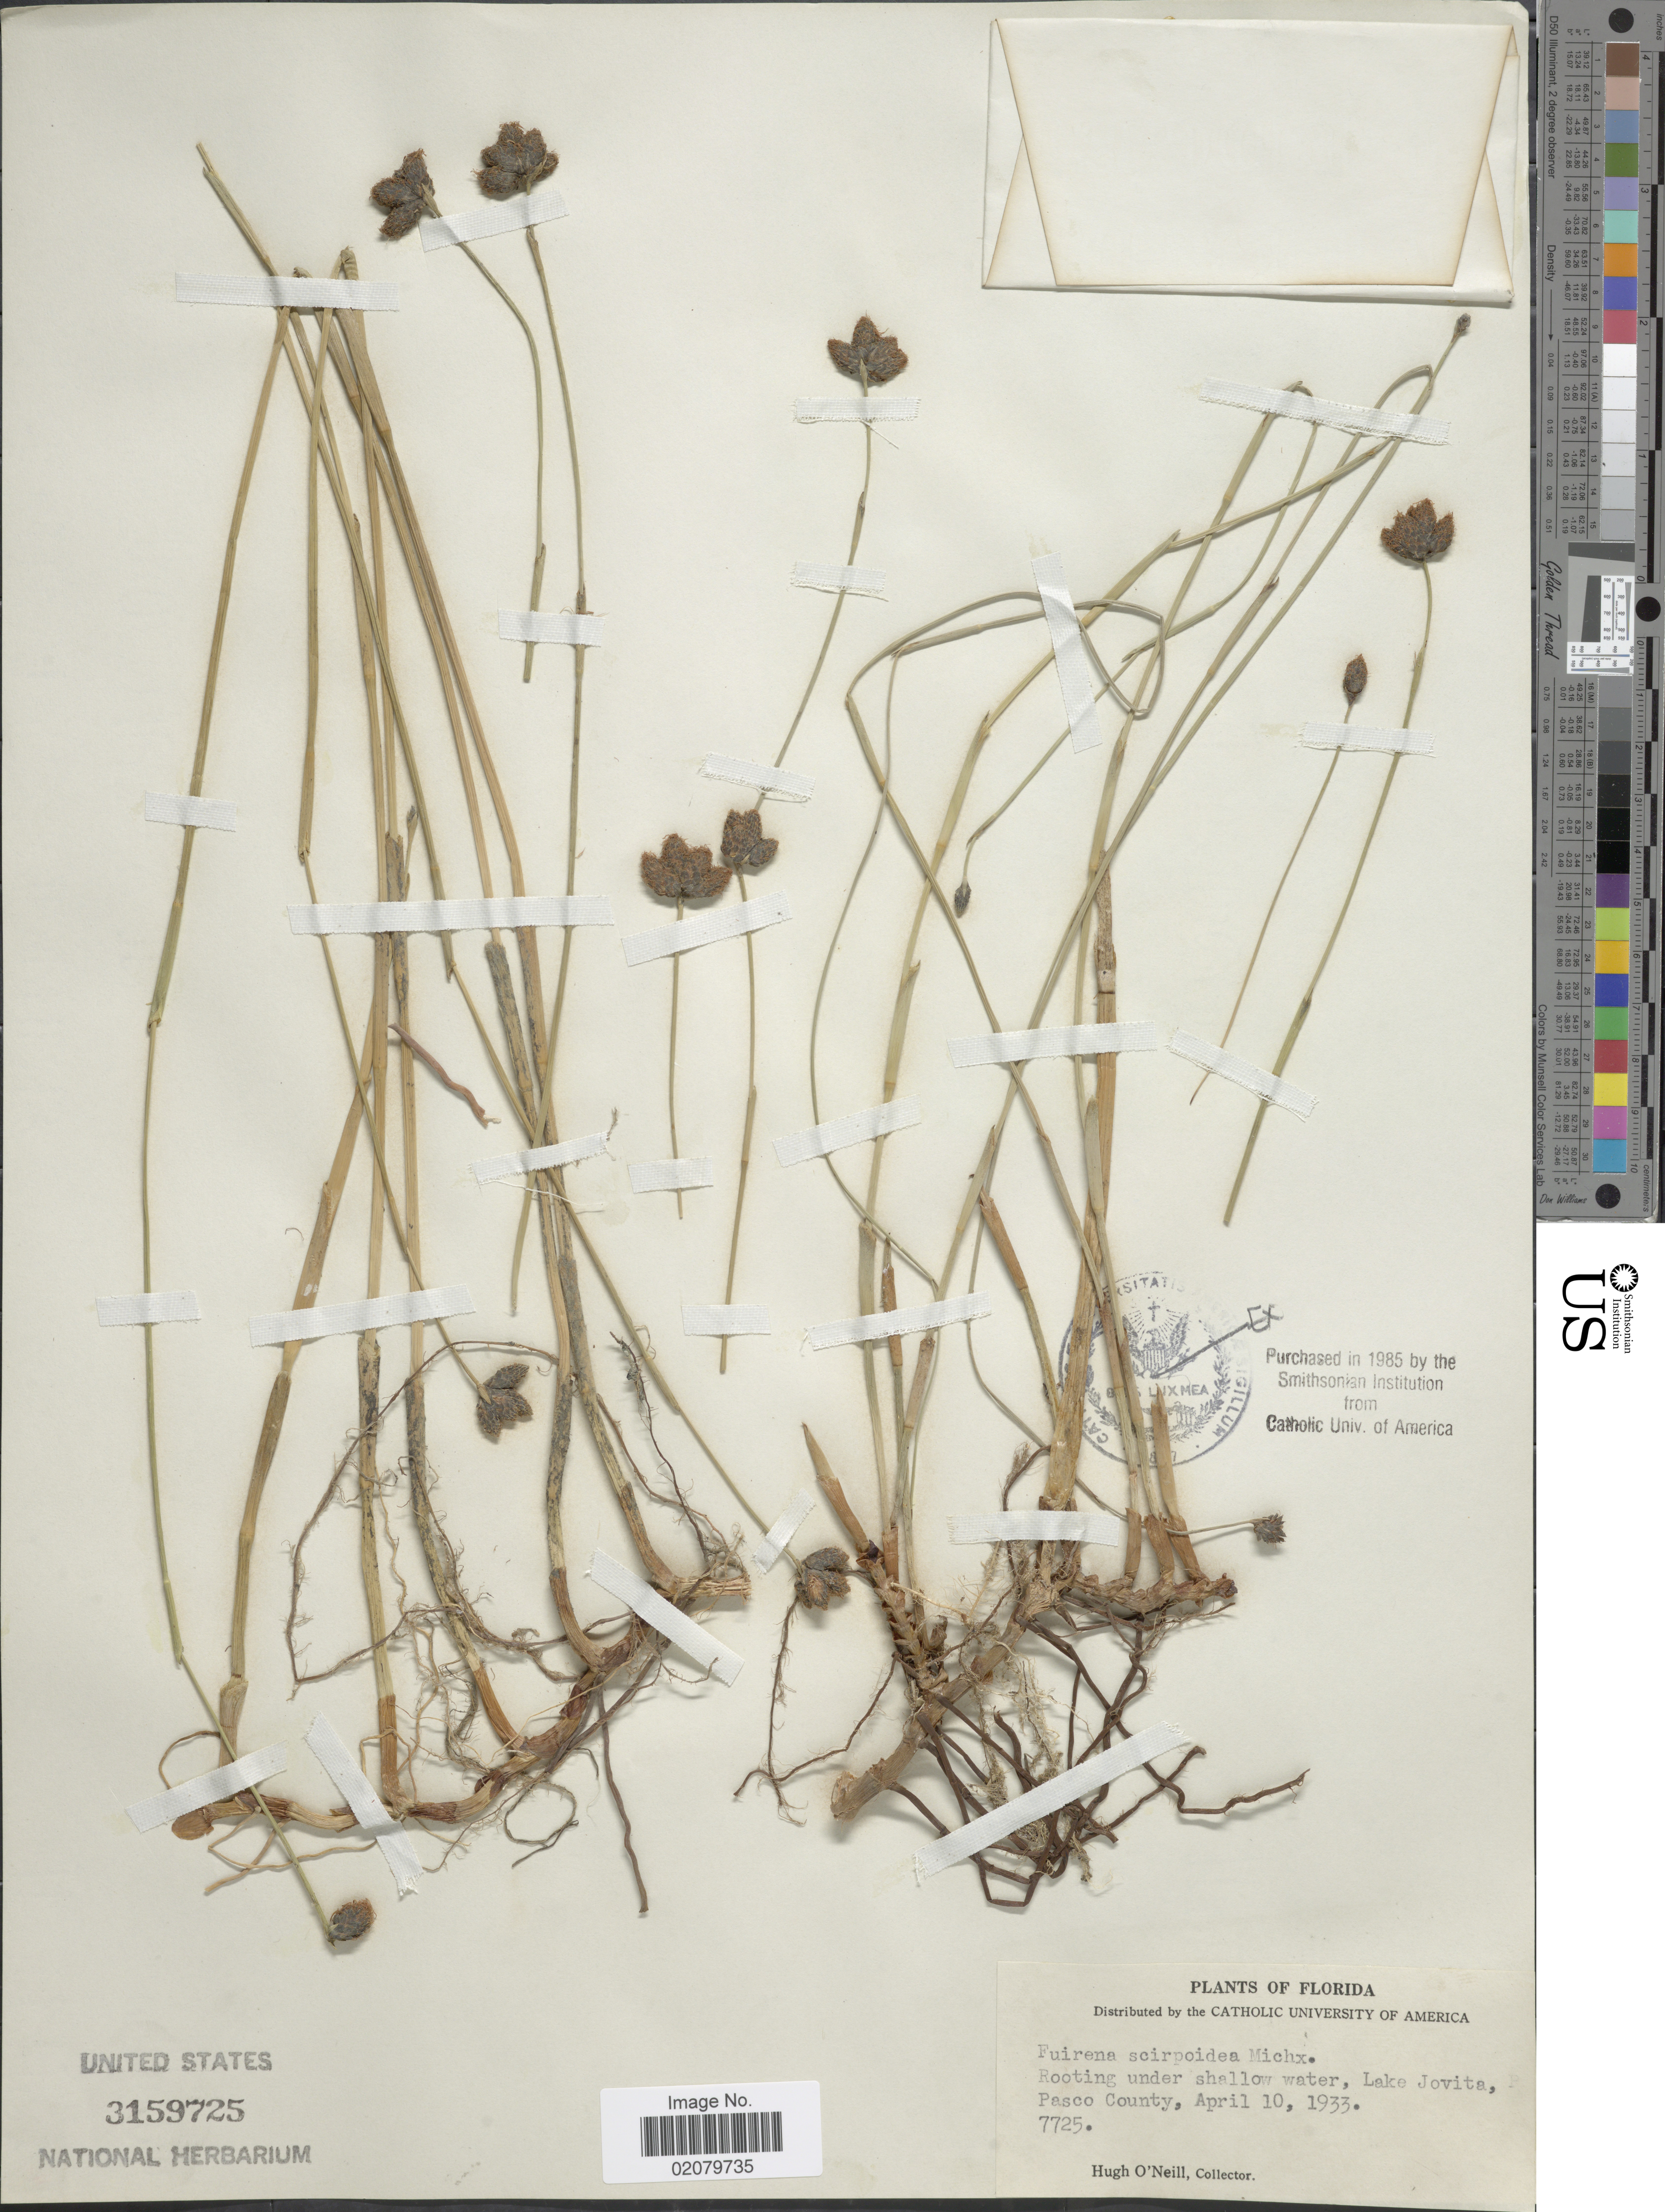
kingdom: Plantae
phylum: Tracheophyta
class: Liliopsida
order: Poales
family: Cyperaceae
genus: Fuirena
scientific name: Fuirena scirpoidea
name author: Michx.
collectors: H. O'Neill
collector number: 7725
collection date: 1933-04-10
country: United States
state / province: Florida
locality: Lake Jovita, Pasco County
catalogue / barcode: US 3159725